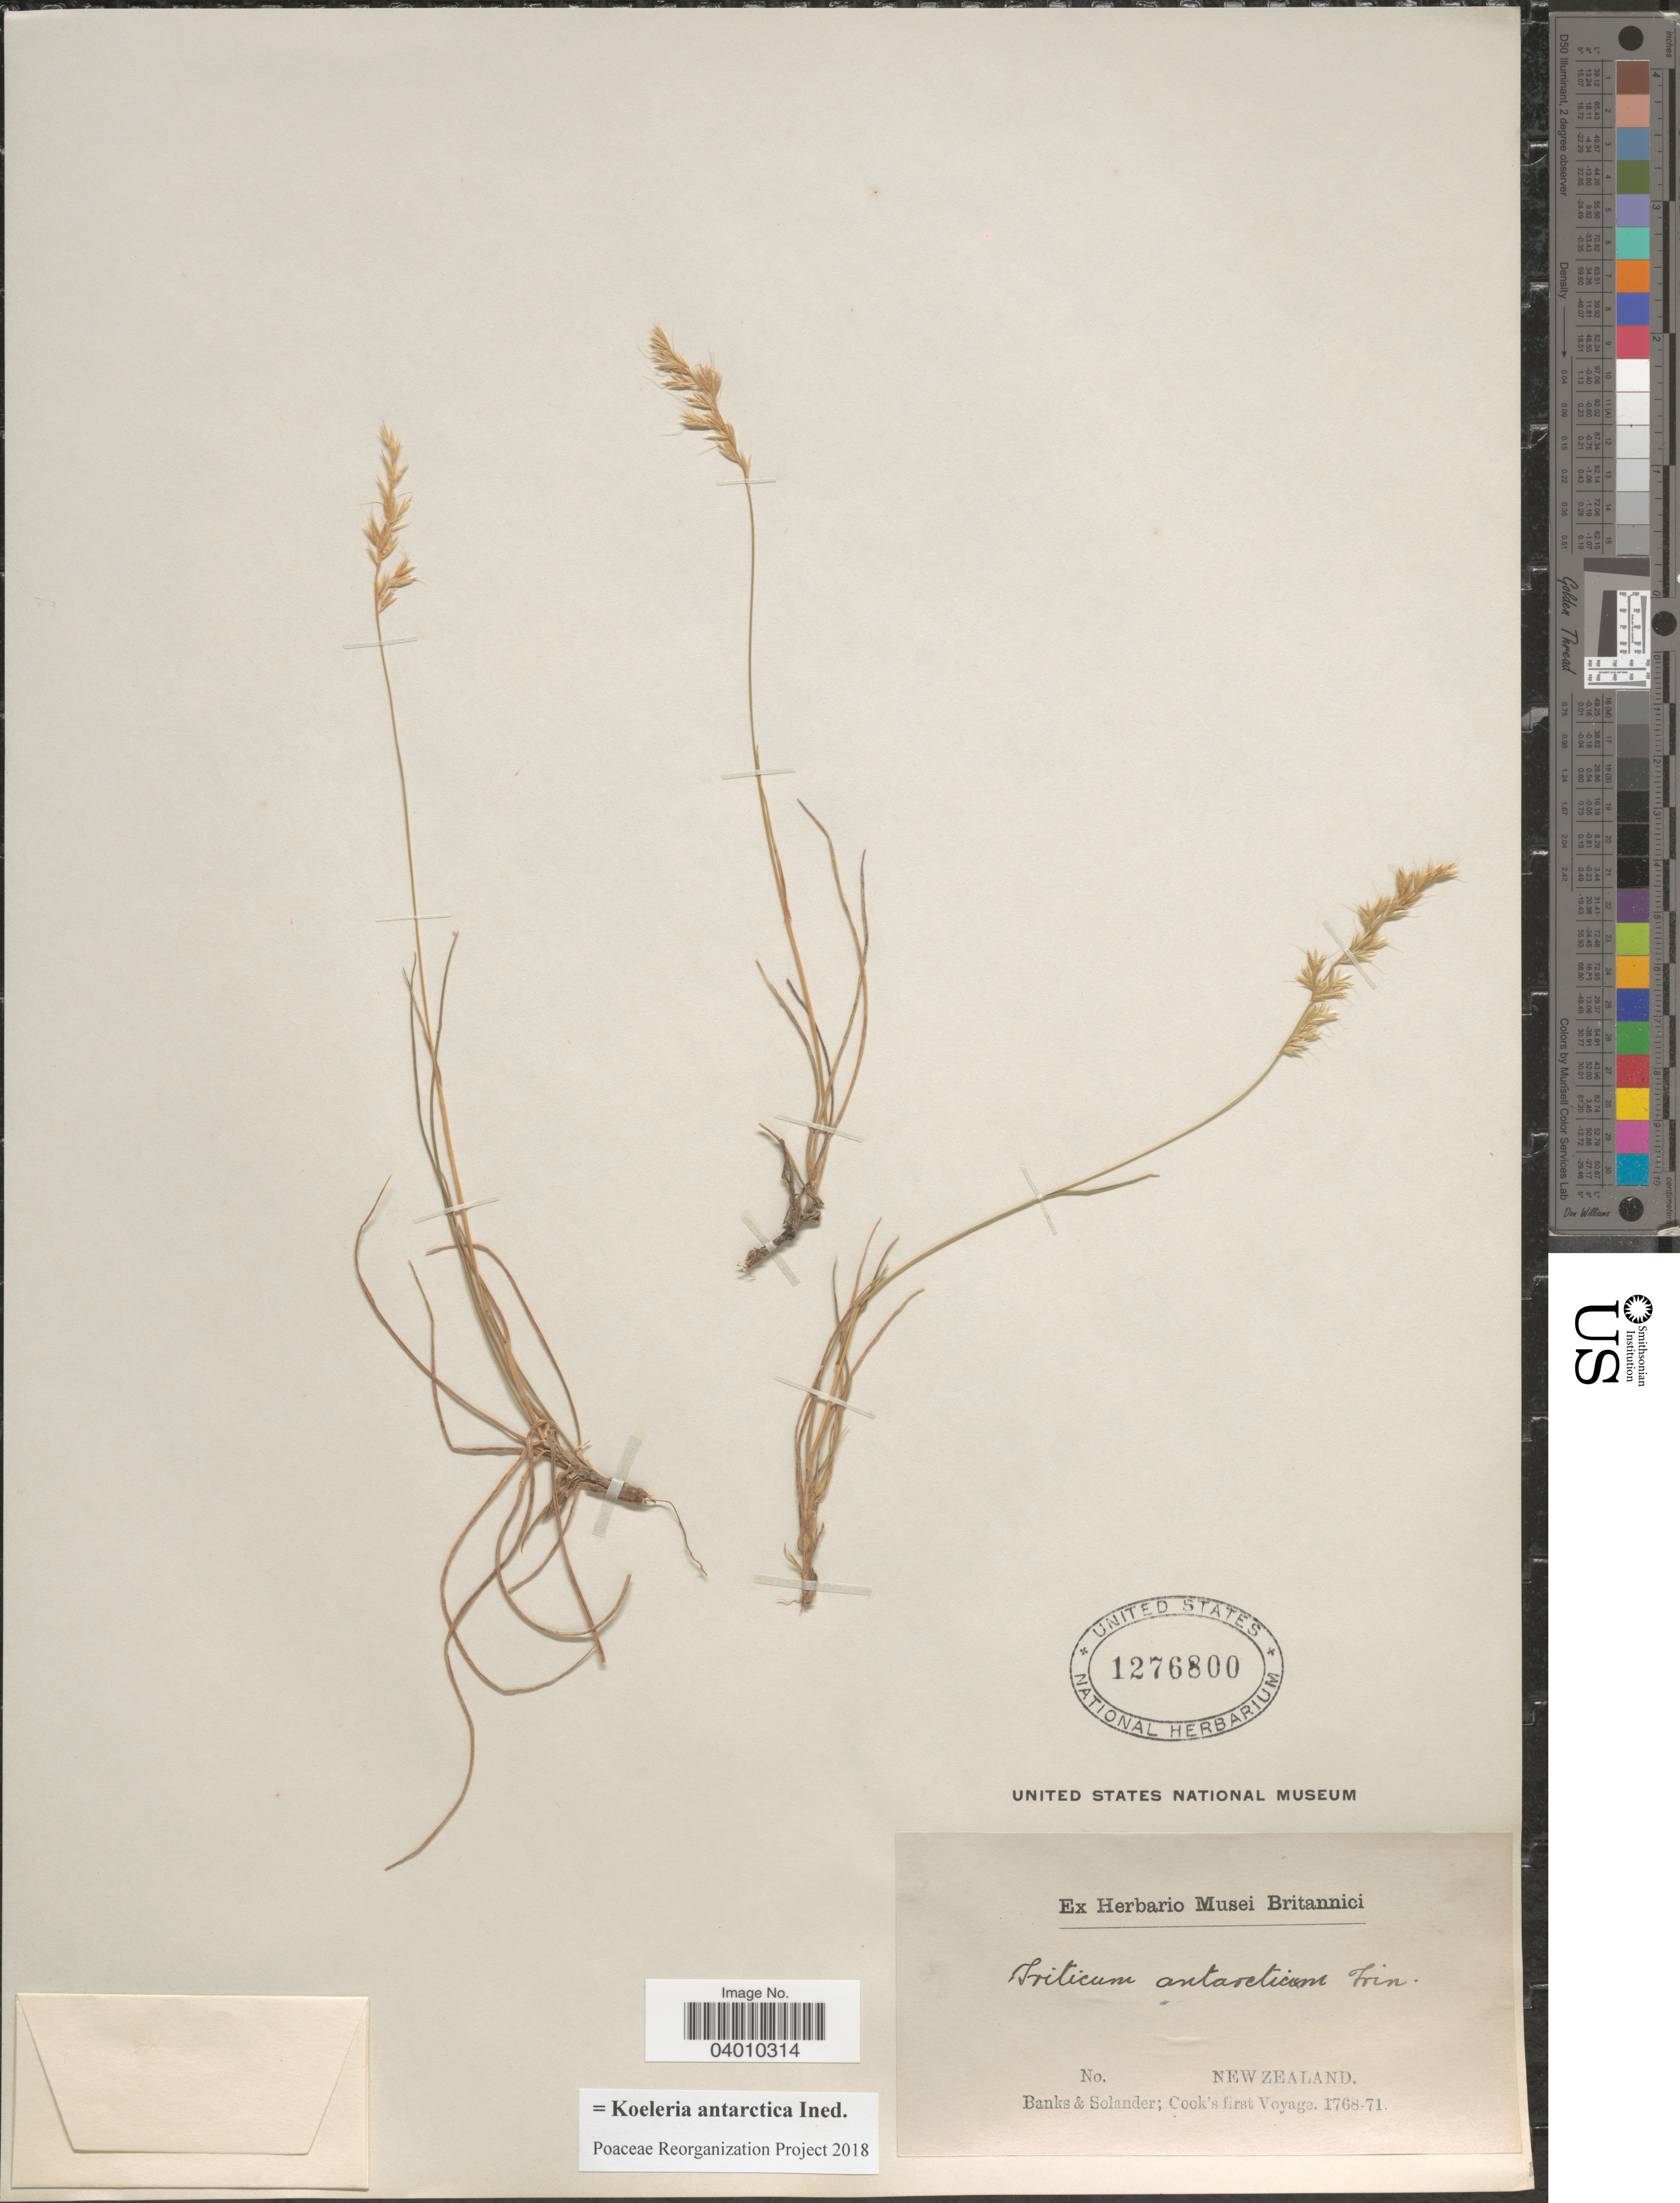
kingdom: Plantae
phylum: Tracheophyta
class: Liliopsida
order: Poales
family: Poaceae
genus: Koeleria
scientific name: Koeleria antarctica ined.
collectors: -- Banks & -- Solander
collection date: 1768/1771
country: New Zealand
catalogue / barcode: US 1276800